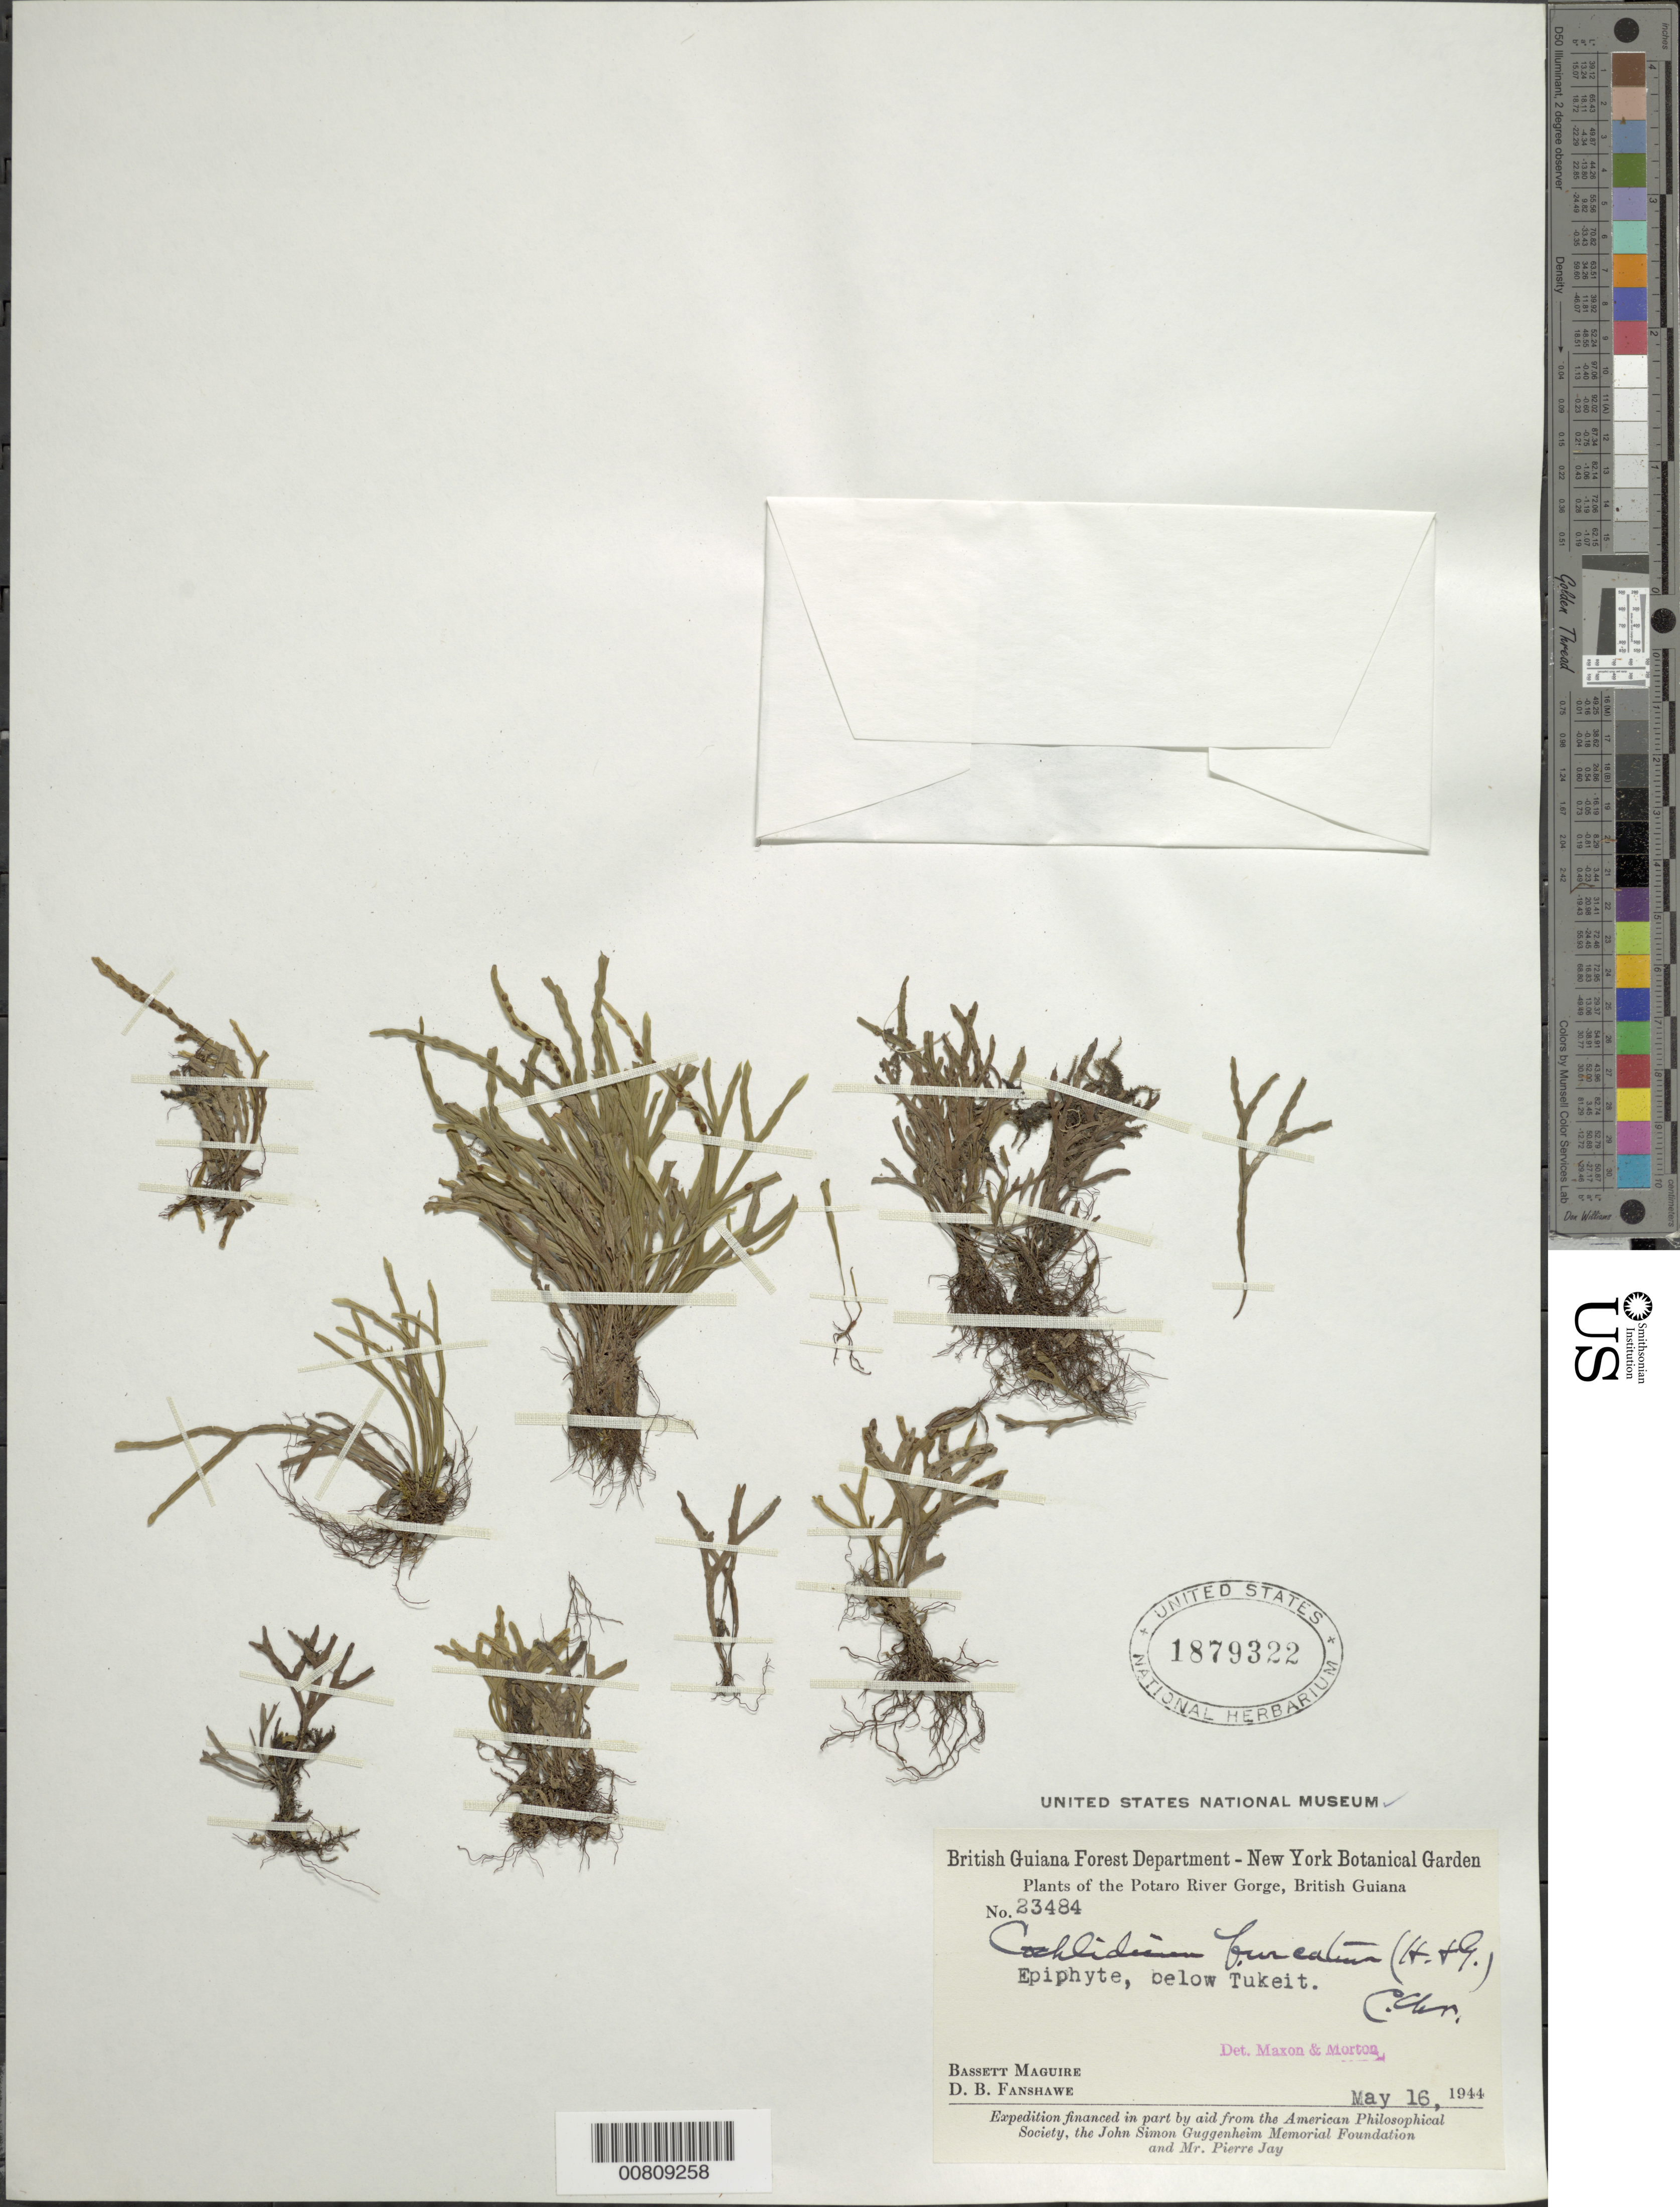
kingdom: Plantae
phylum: Tracheophyta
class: Polypodiopsida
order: Polypodiales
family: Polypodiaceae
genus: Cochlidium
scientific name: Cochlidium furcatum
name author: (Hook. & Grev.) C. Chr.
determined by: Maxon, W. R.; Morton, C. V.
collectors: B. Maguire & D. B. Fanshawe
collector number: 23484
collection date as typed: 16-May-44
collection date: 1944-05-16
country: Guyana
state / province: Potaro-Siparuni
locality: Potaro River Gorge, below Tukeit, base of Kaieteur escarpment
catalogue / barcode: US 1879322